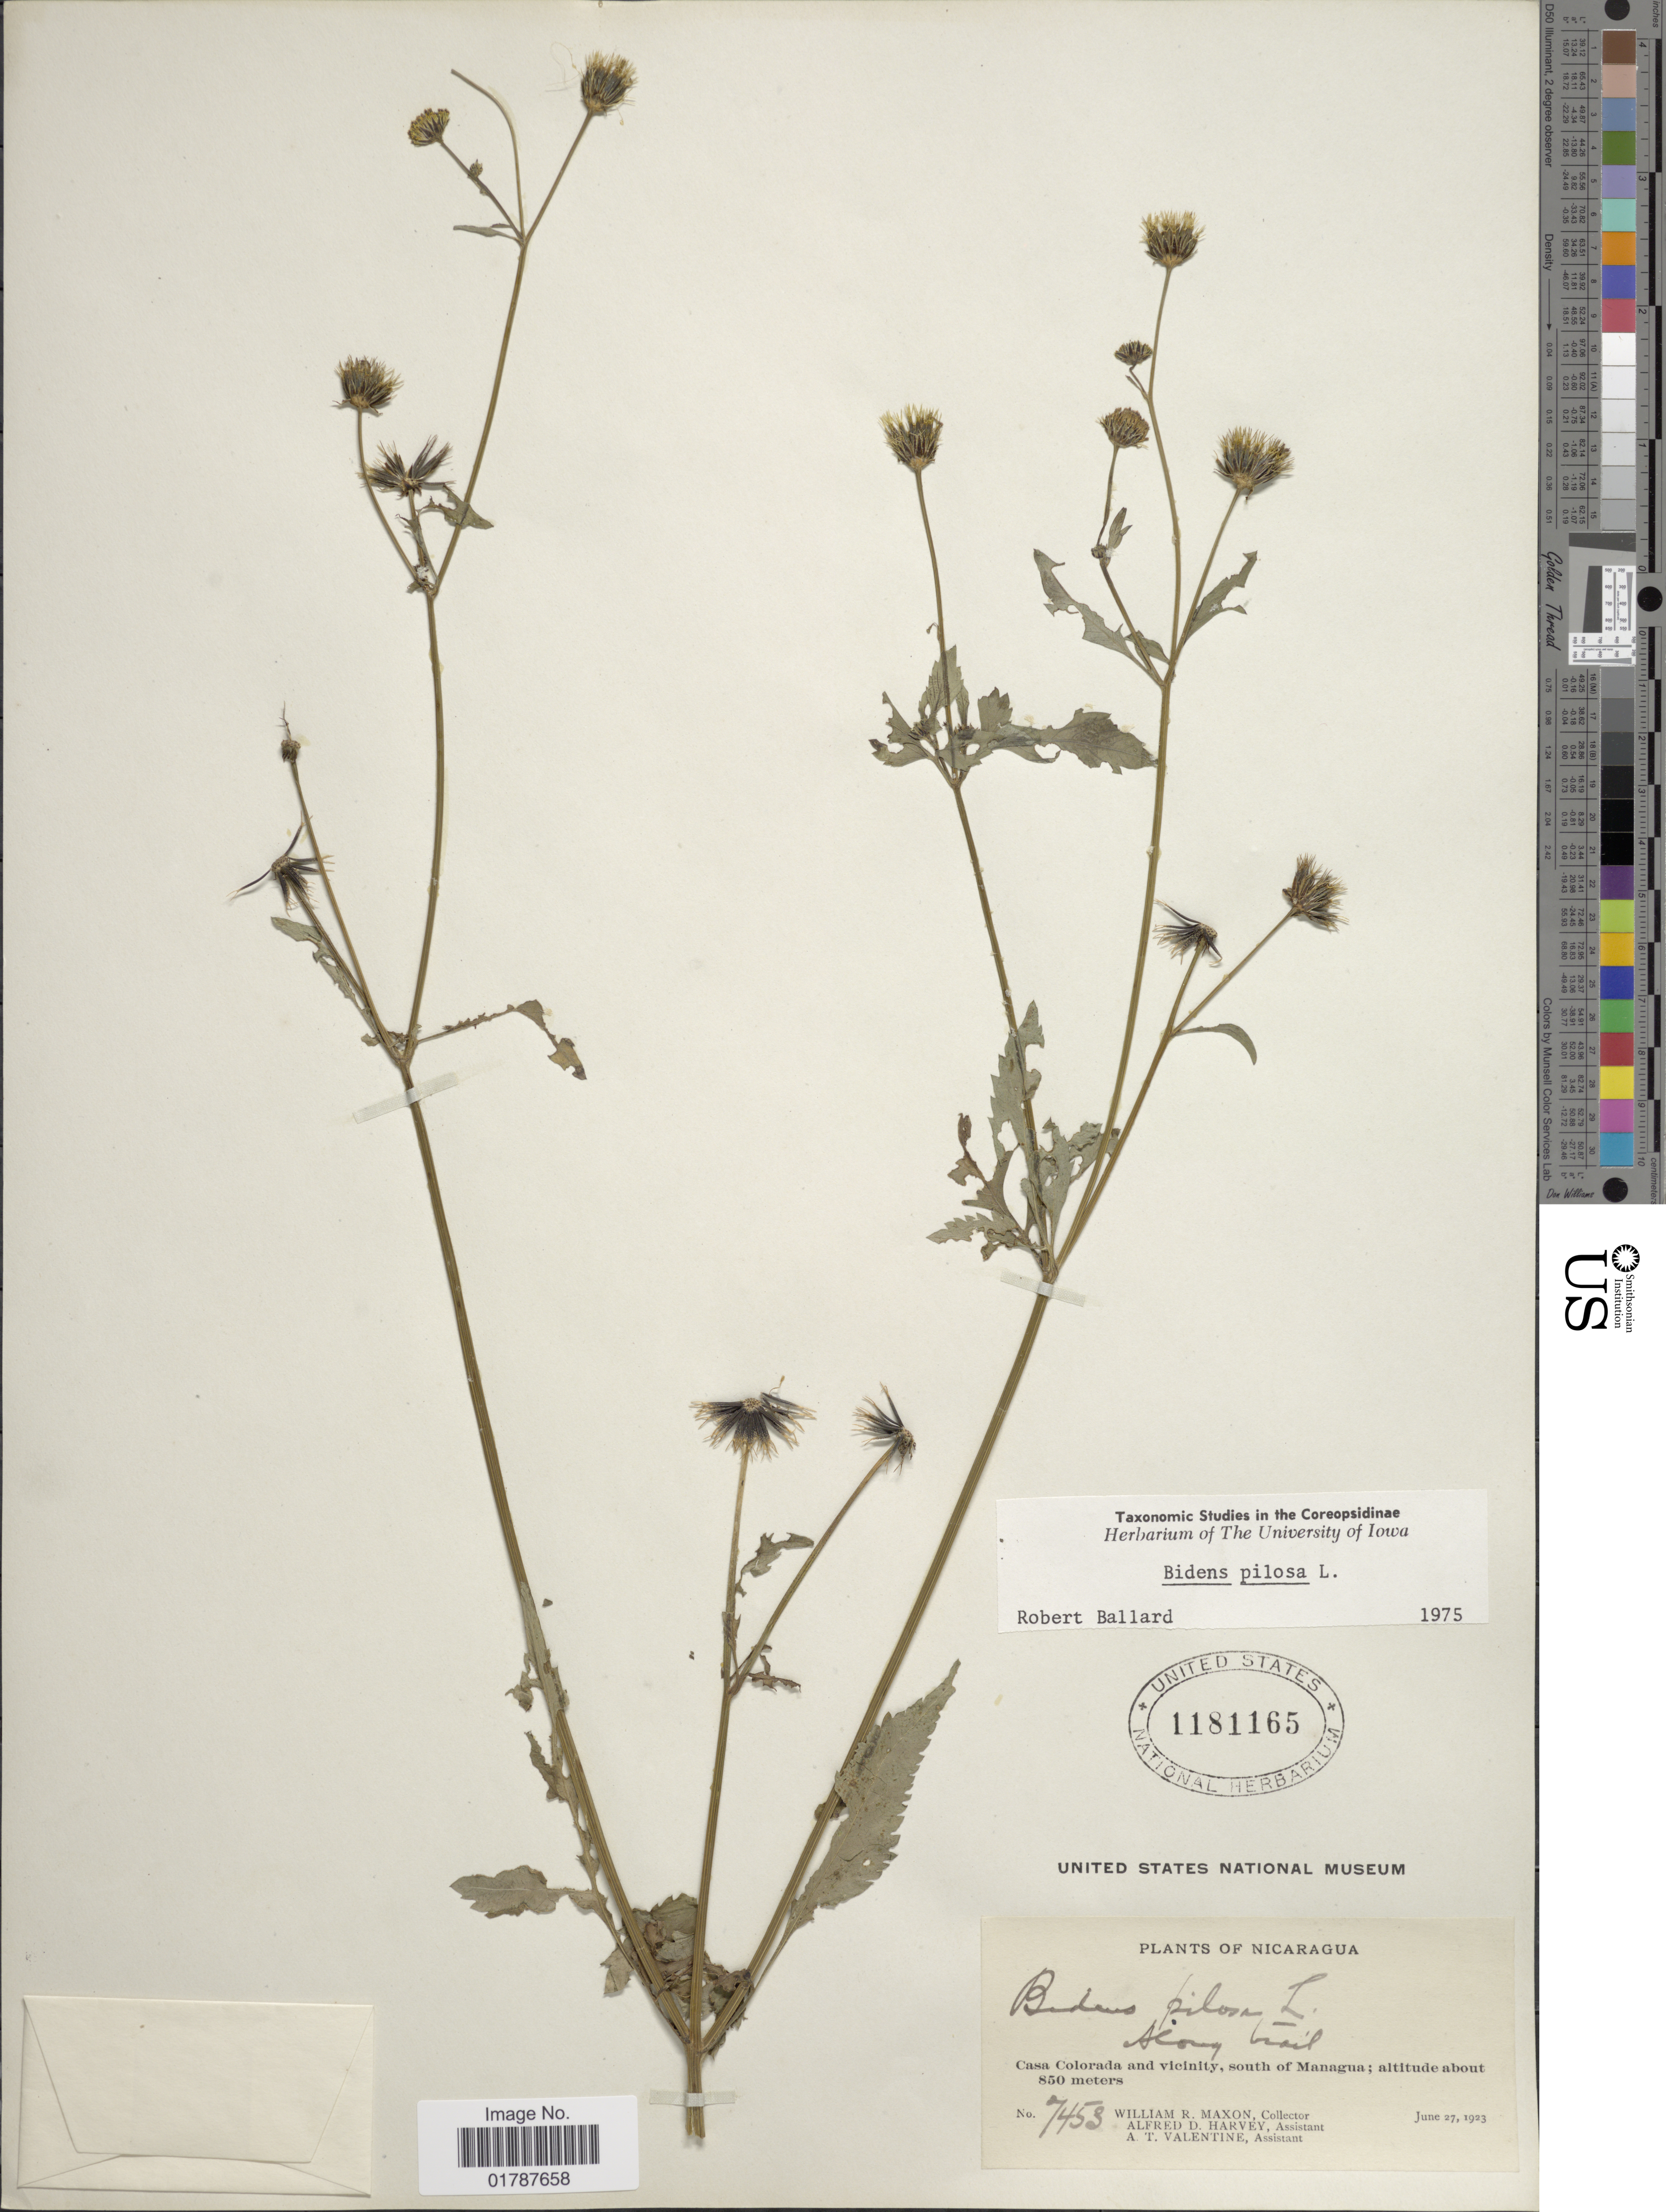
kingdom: Plantae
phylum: Tracheophyta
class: Magnoliopsida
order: Asterales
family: Asteraceae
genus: Bidens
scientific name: Bidens pilosa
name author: L.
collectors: W. R. Maxon, A. D. Harvey & A. Valentine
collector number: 7453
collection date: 1923-06-27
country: Nicaragua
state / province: Managua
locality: Casa Colorada and vicinity, south of Managua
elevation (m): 850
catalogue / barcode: US 1181165